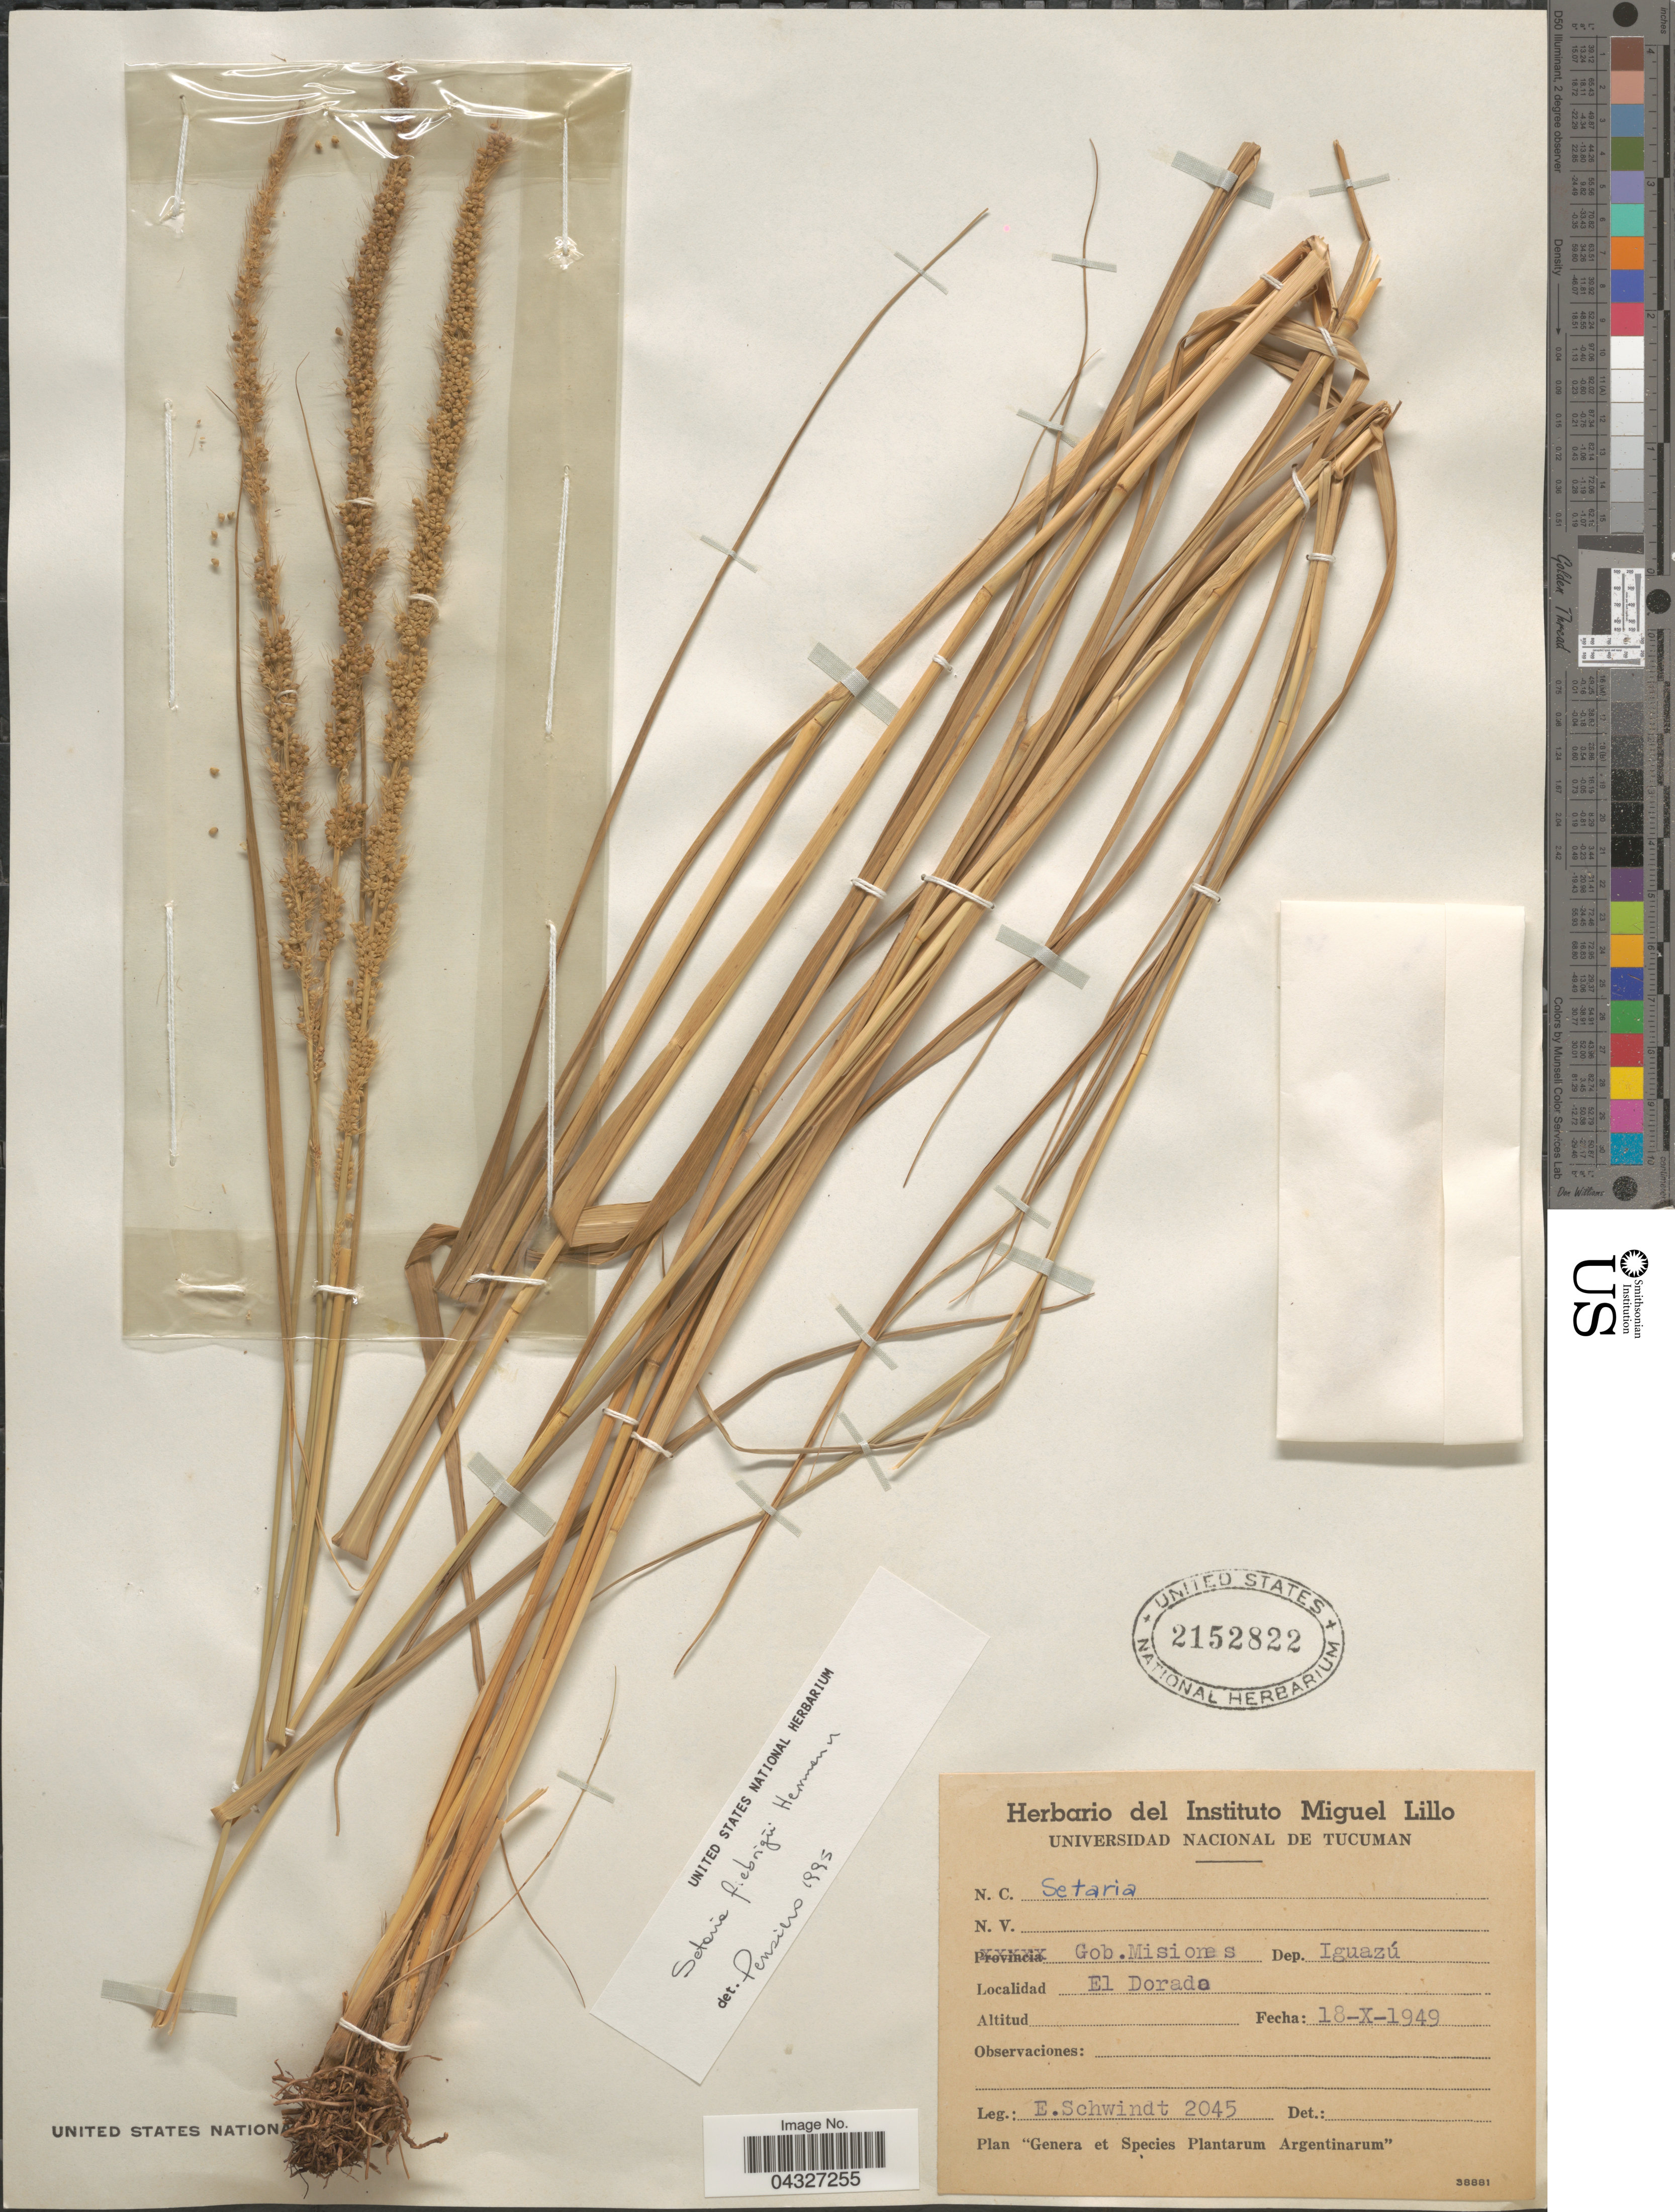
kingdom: Plantae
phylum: Tracheophyta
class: Liliopsida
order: Poales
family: Poaceae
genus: Setaria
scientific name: Setaria fiebrigii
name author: R.A.W. Herrm.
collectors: E. Schwindt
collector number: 2045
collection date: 1949-10-18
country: Argentina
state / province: Misiones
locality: Gob. Misiones. Dep. Iguazú. El Dorado.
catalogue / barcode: US 2152822